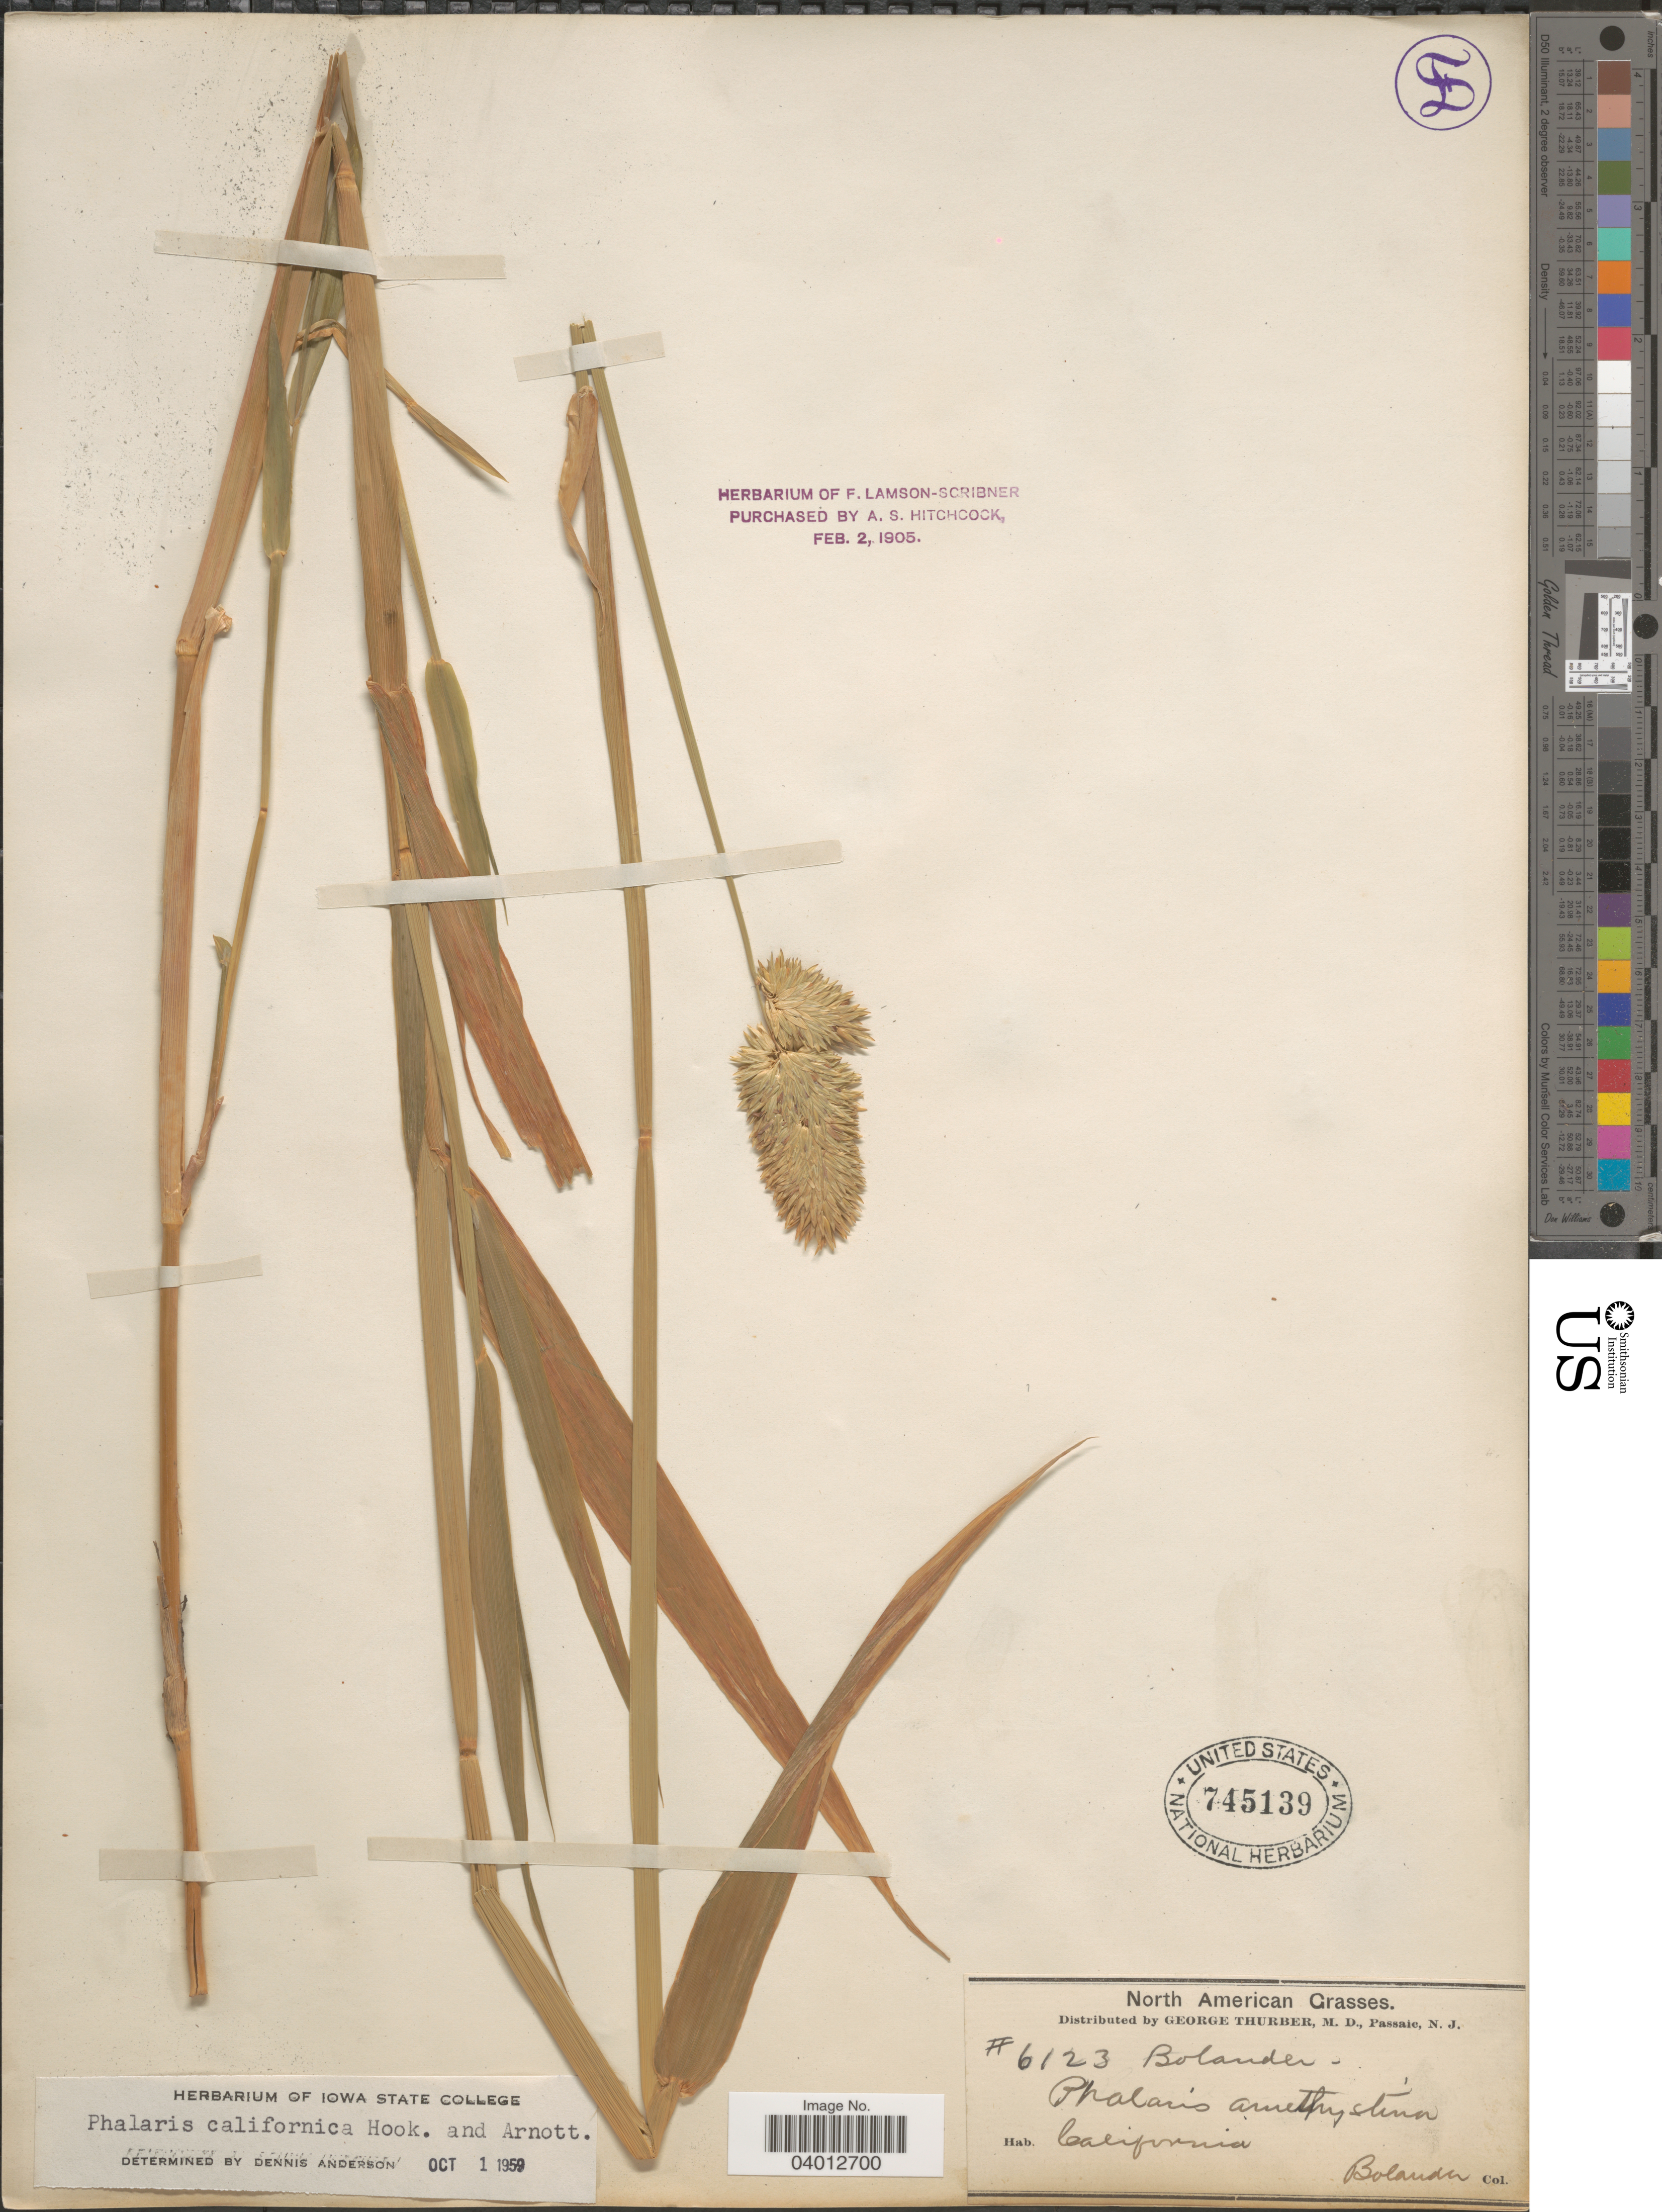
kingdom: Plantae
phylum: Tracheophyta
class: Liliopsida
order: Poales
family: Poaceae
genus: Phalaris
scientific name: Phalaris californica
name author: Hook. & Arn.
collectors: H. Bolander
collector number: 6123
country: United States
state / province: California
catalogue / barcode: US 745139